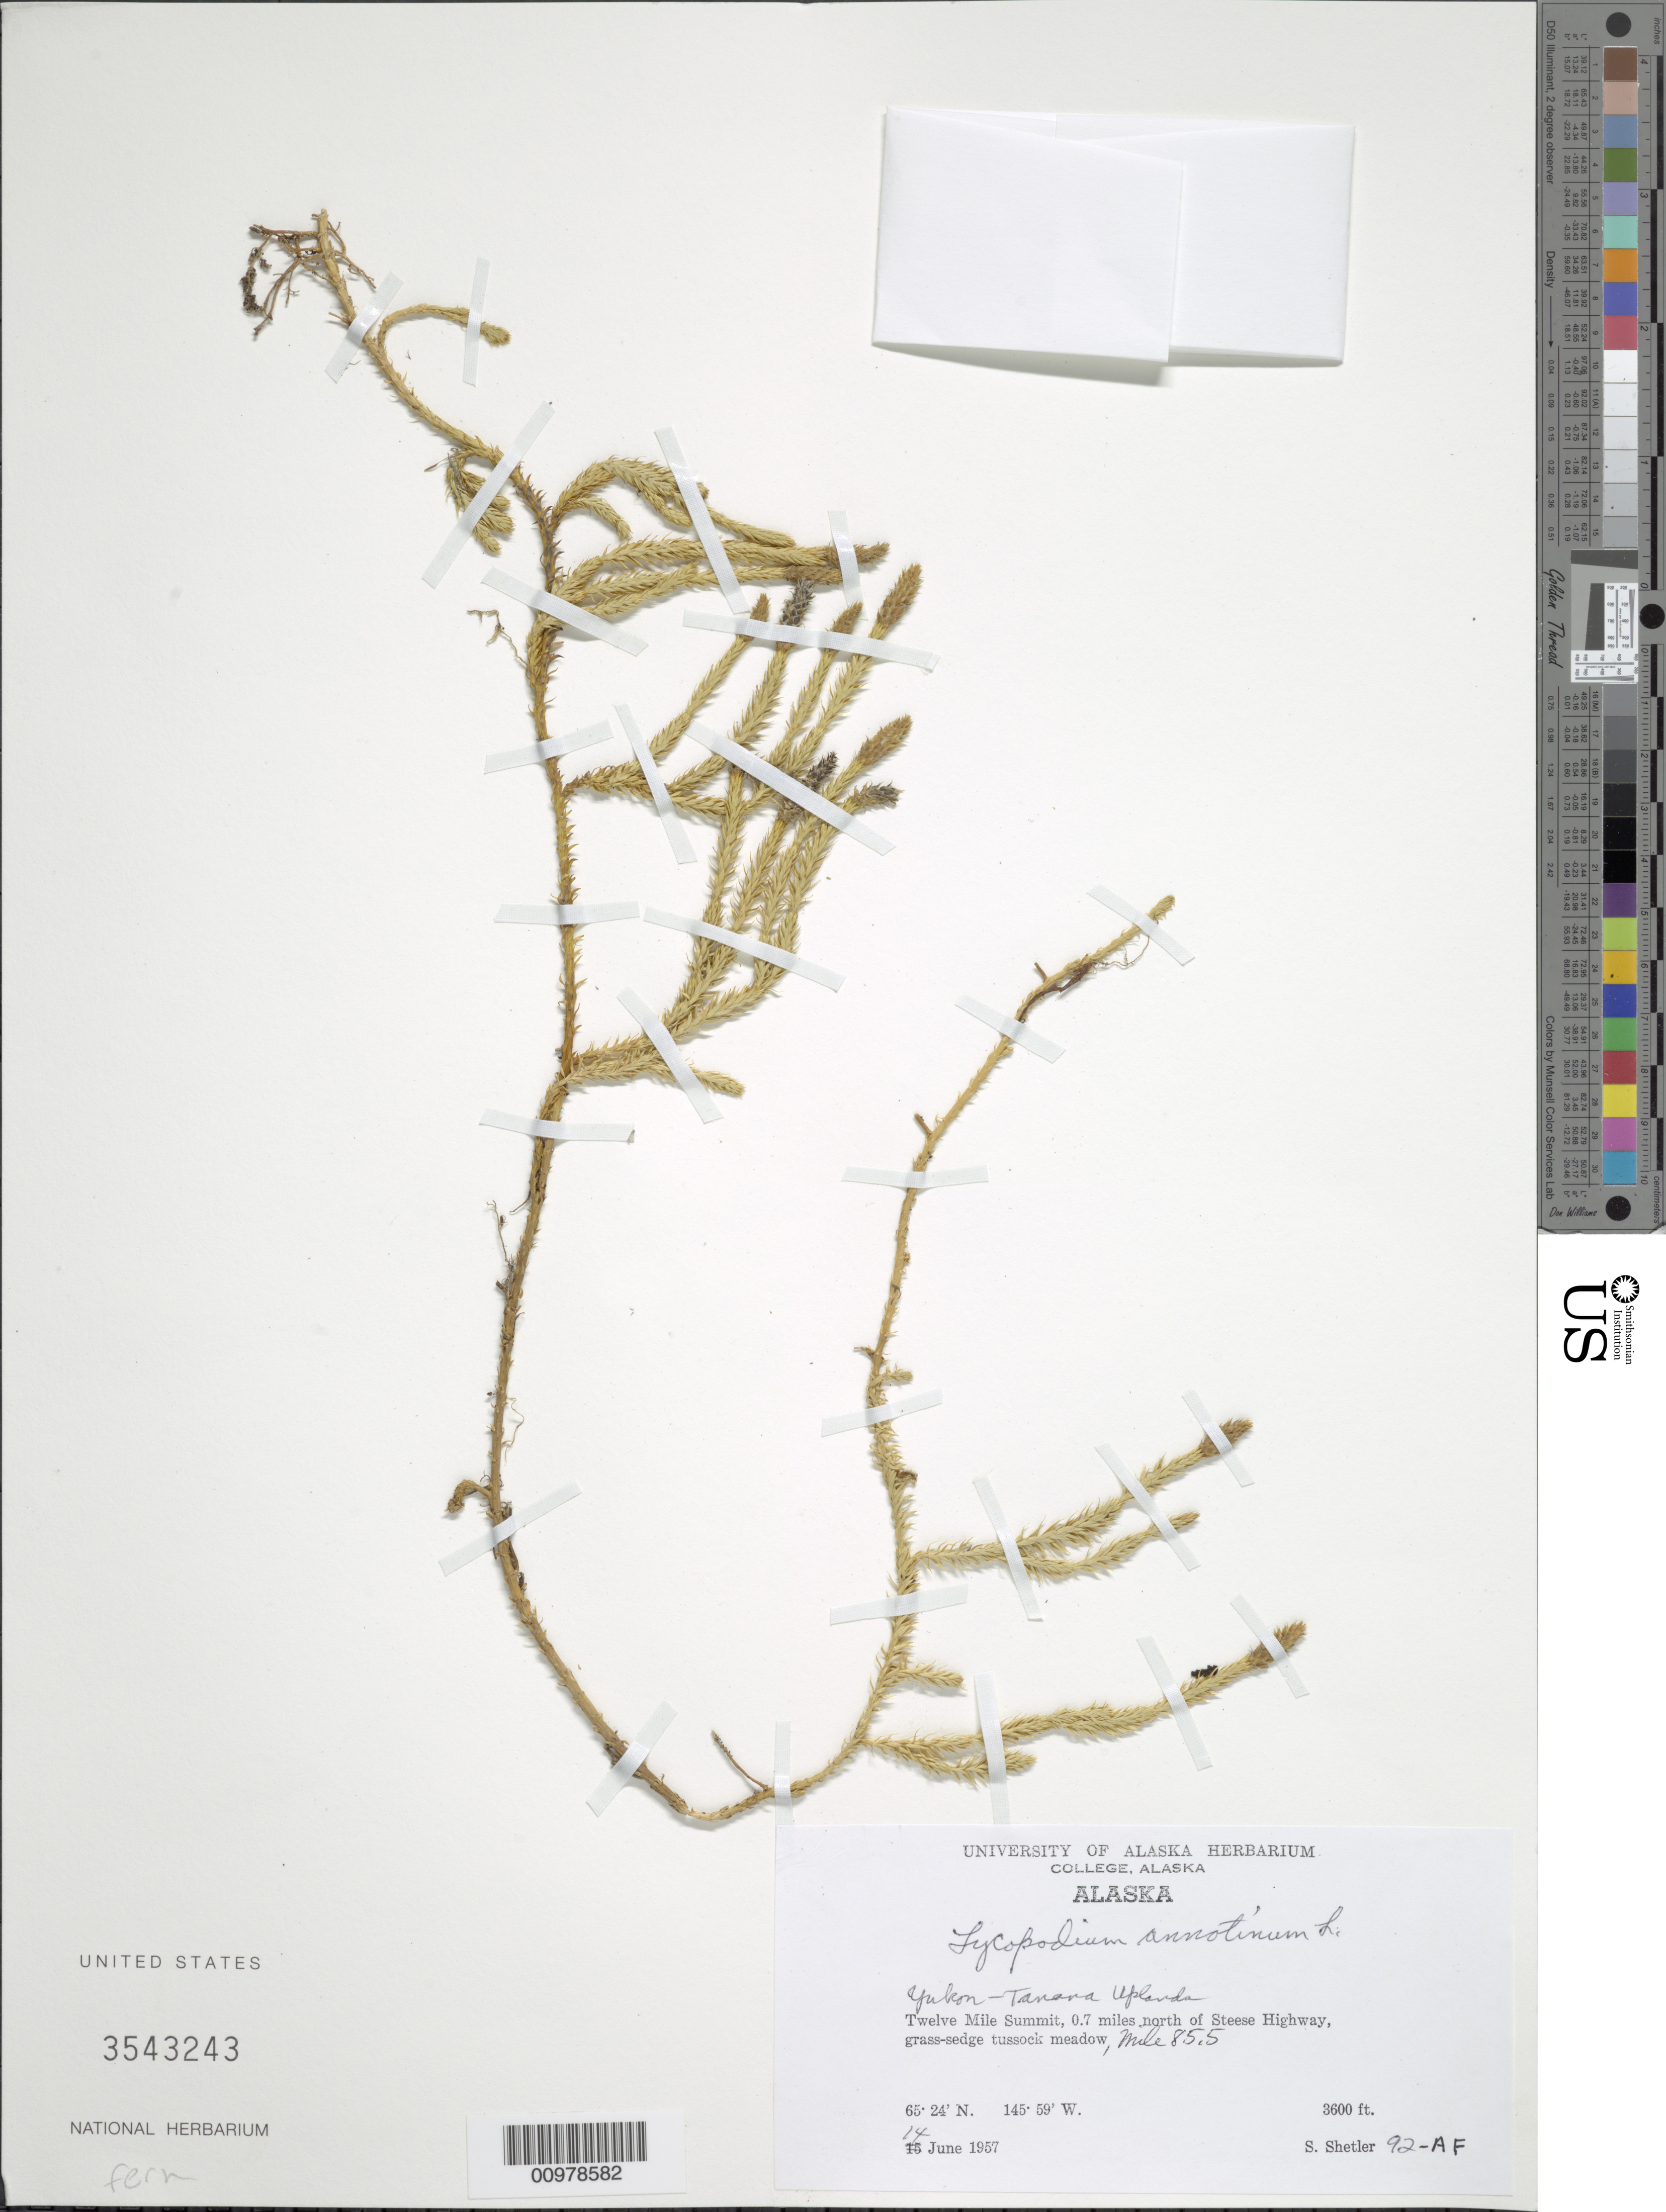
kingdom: Plantae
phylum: Tracheophyta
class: Lycopodiopsida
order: Lycopodiales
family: Lycopodiaceae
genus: Spinulum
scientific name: Spinulum annotinum subsp. annotinum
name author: (L.) A. Haines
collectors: S. Shetler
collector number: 92-AF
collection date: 1957-06-14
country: United States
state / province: Alaska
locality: Alaska. Twelve Mile Summit, 0.7 miles, north of Steese Highway, mile 85.5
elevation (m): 1097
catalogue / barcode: US 3543243